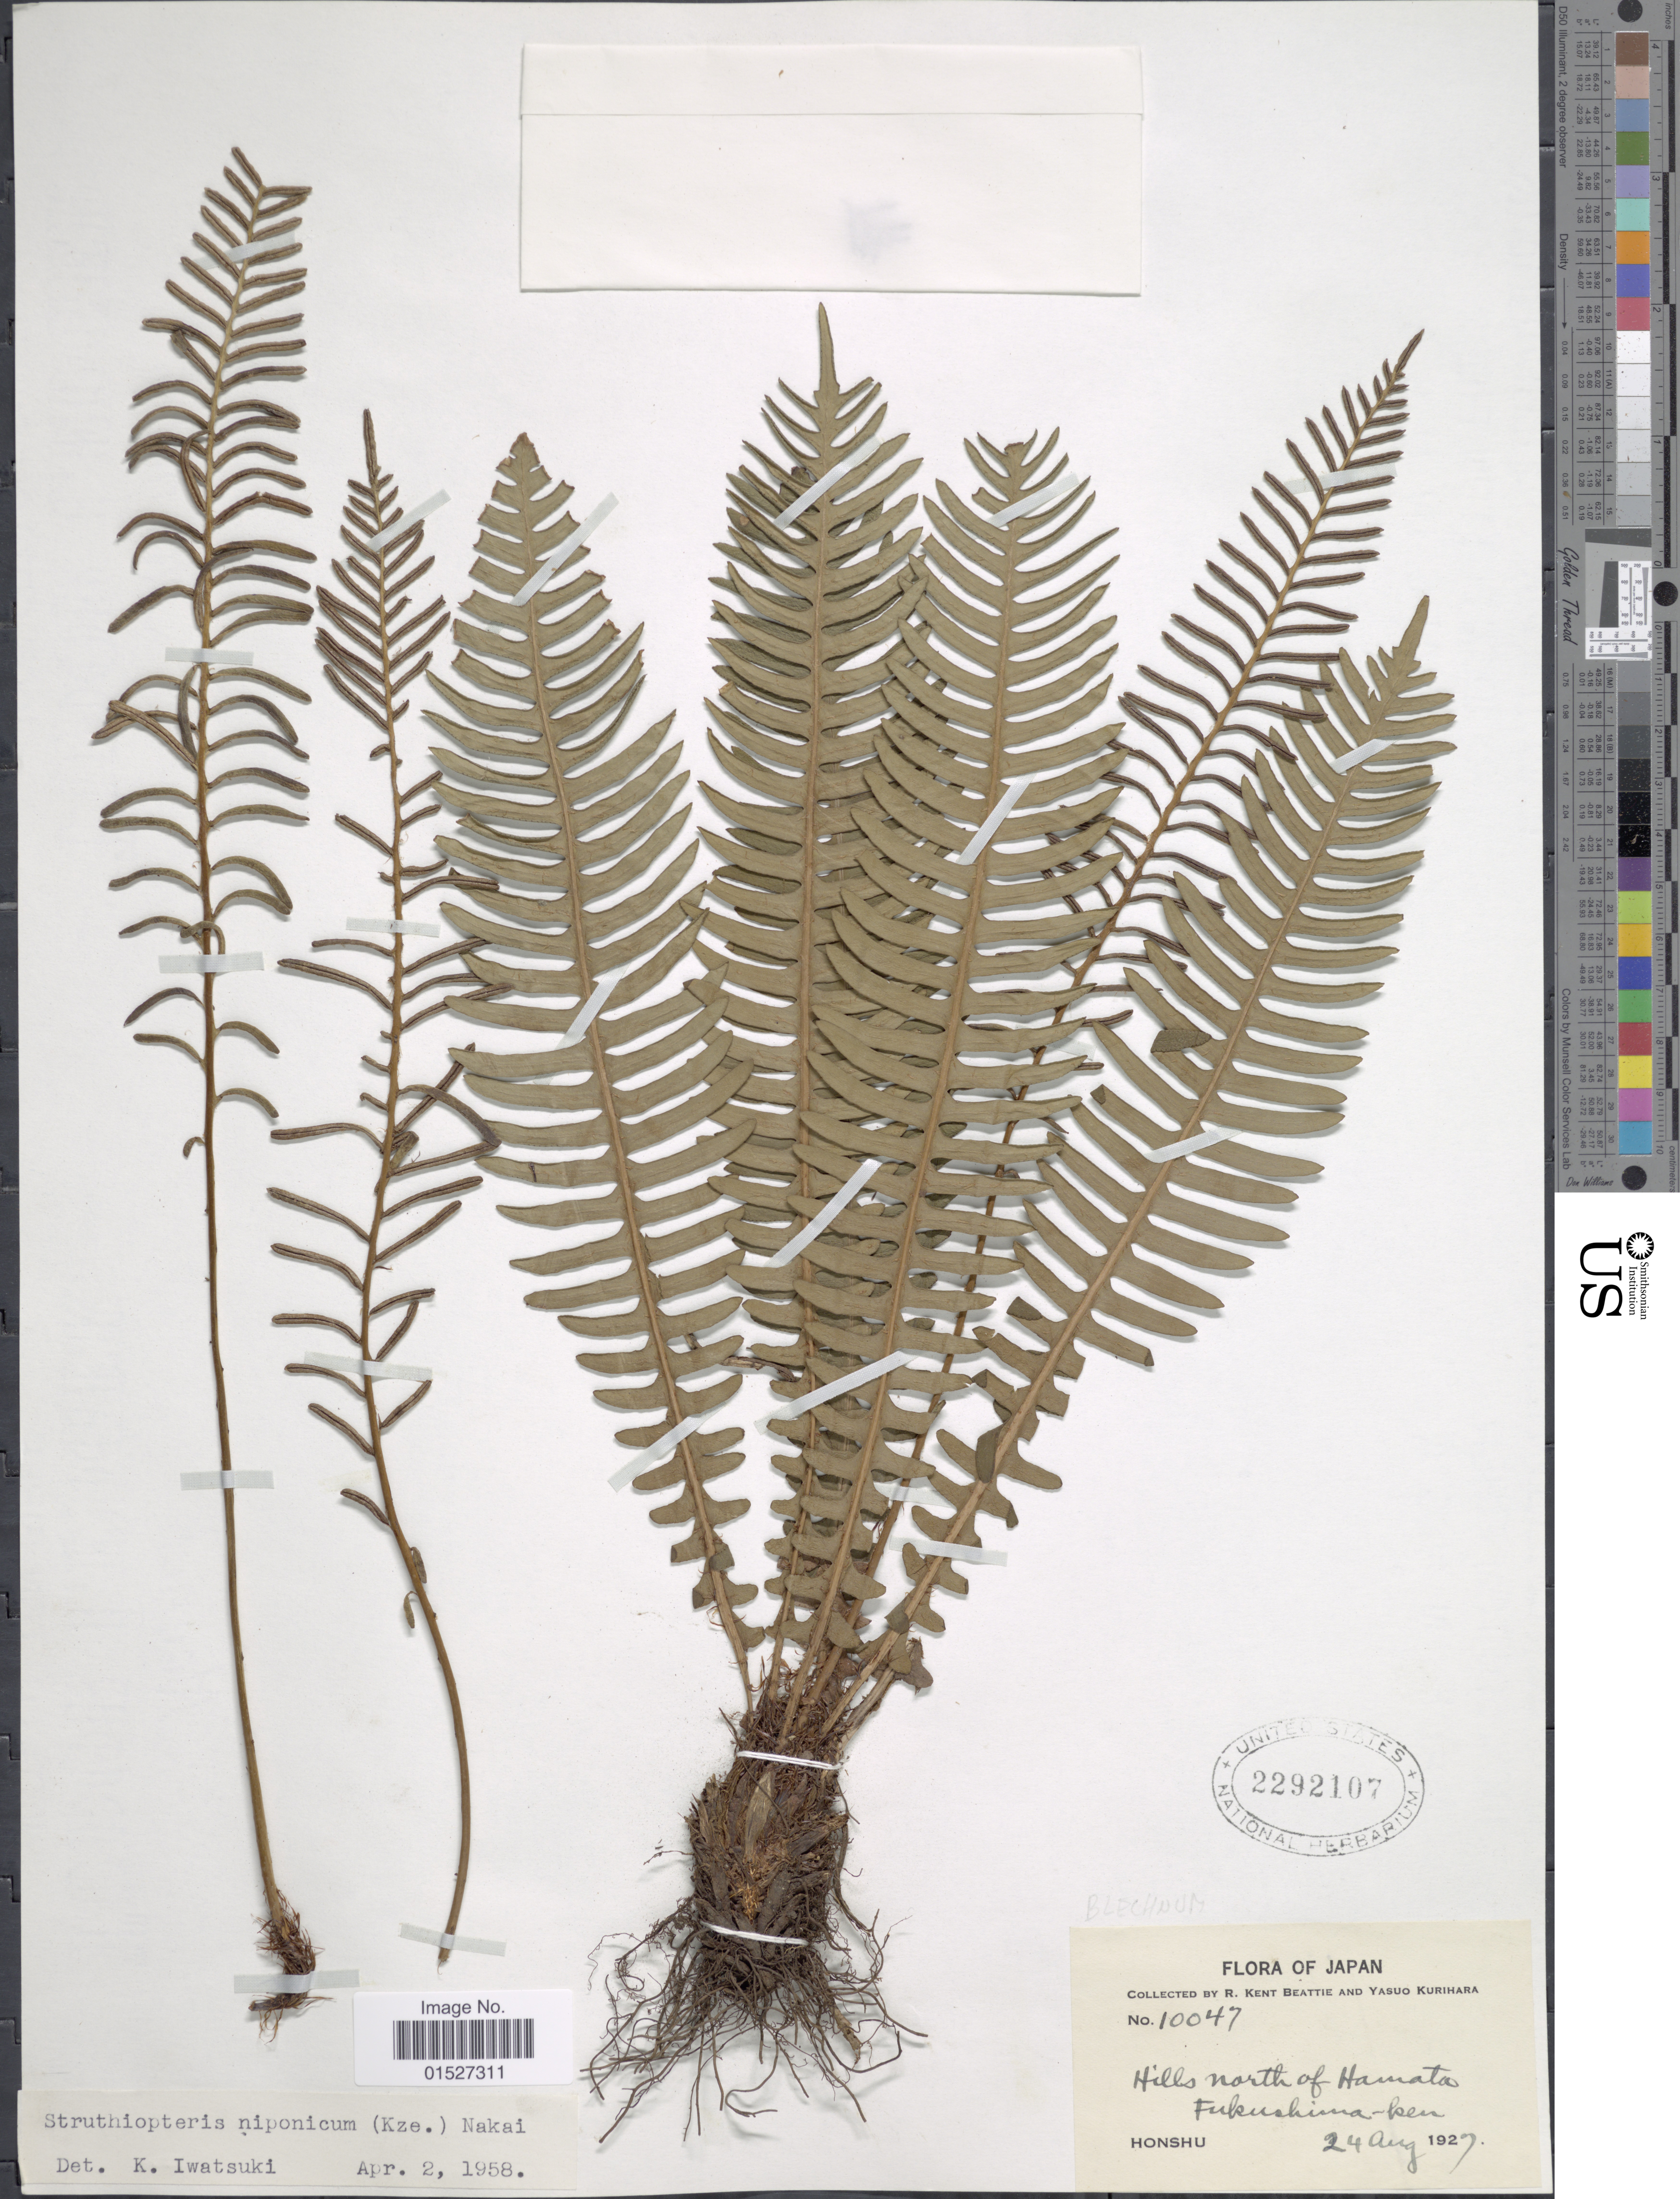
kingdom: Plantae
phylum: Tracheophyta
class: Polypodiopsida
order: Polypodiales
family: Blechnaceae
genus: Blechnum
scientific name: Blechnum nipponicum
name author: (Kunze) Makino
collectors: R. K. Beattie & Y. Kurihara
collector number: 10047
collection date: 1927-08-24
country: Japan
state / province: Hukusima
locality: Hills north of Hamata. Fukushima-ken.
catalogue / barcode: US 2292107